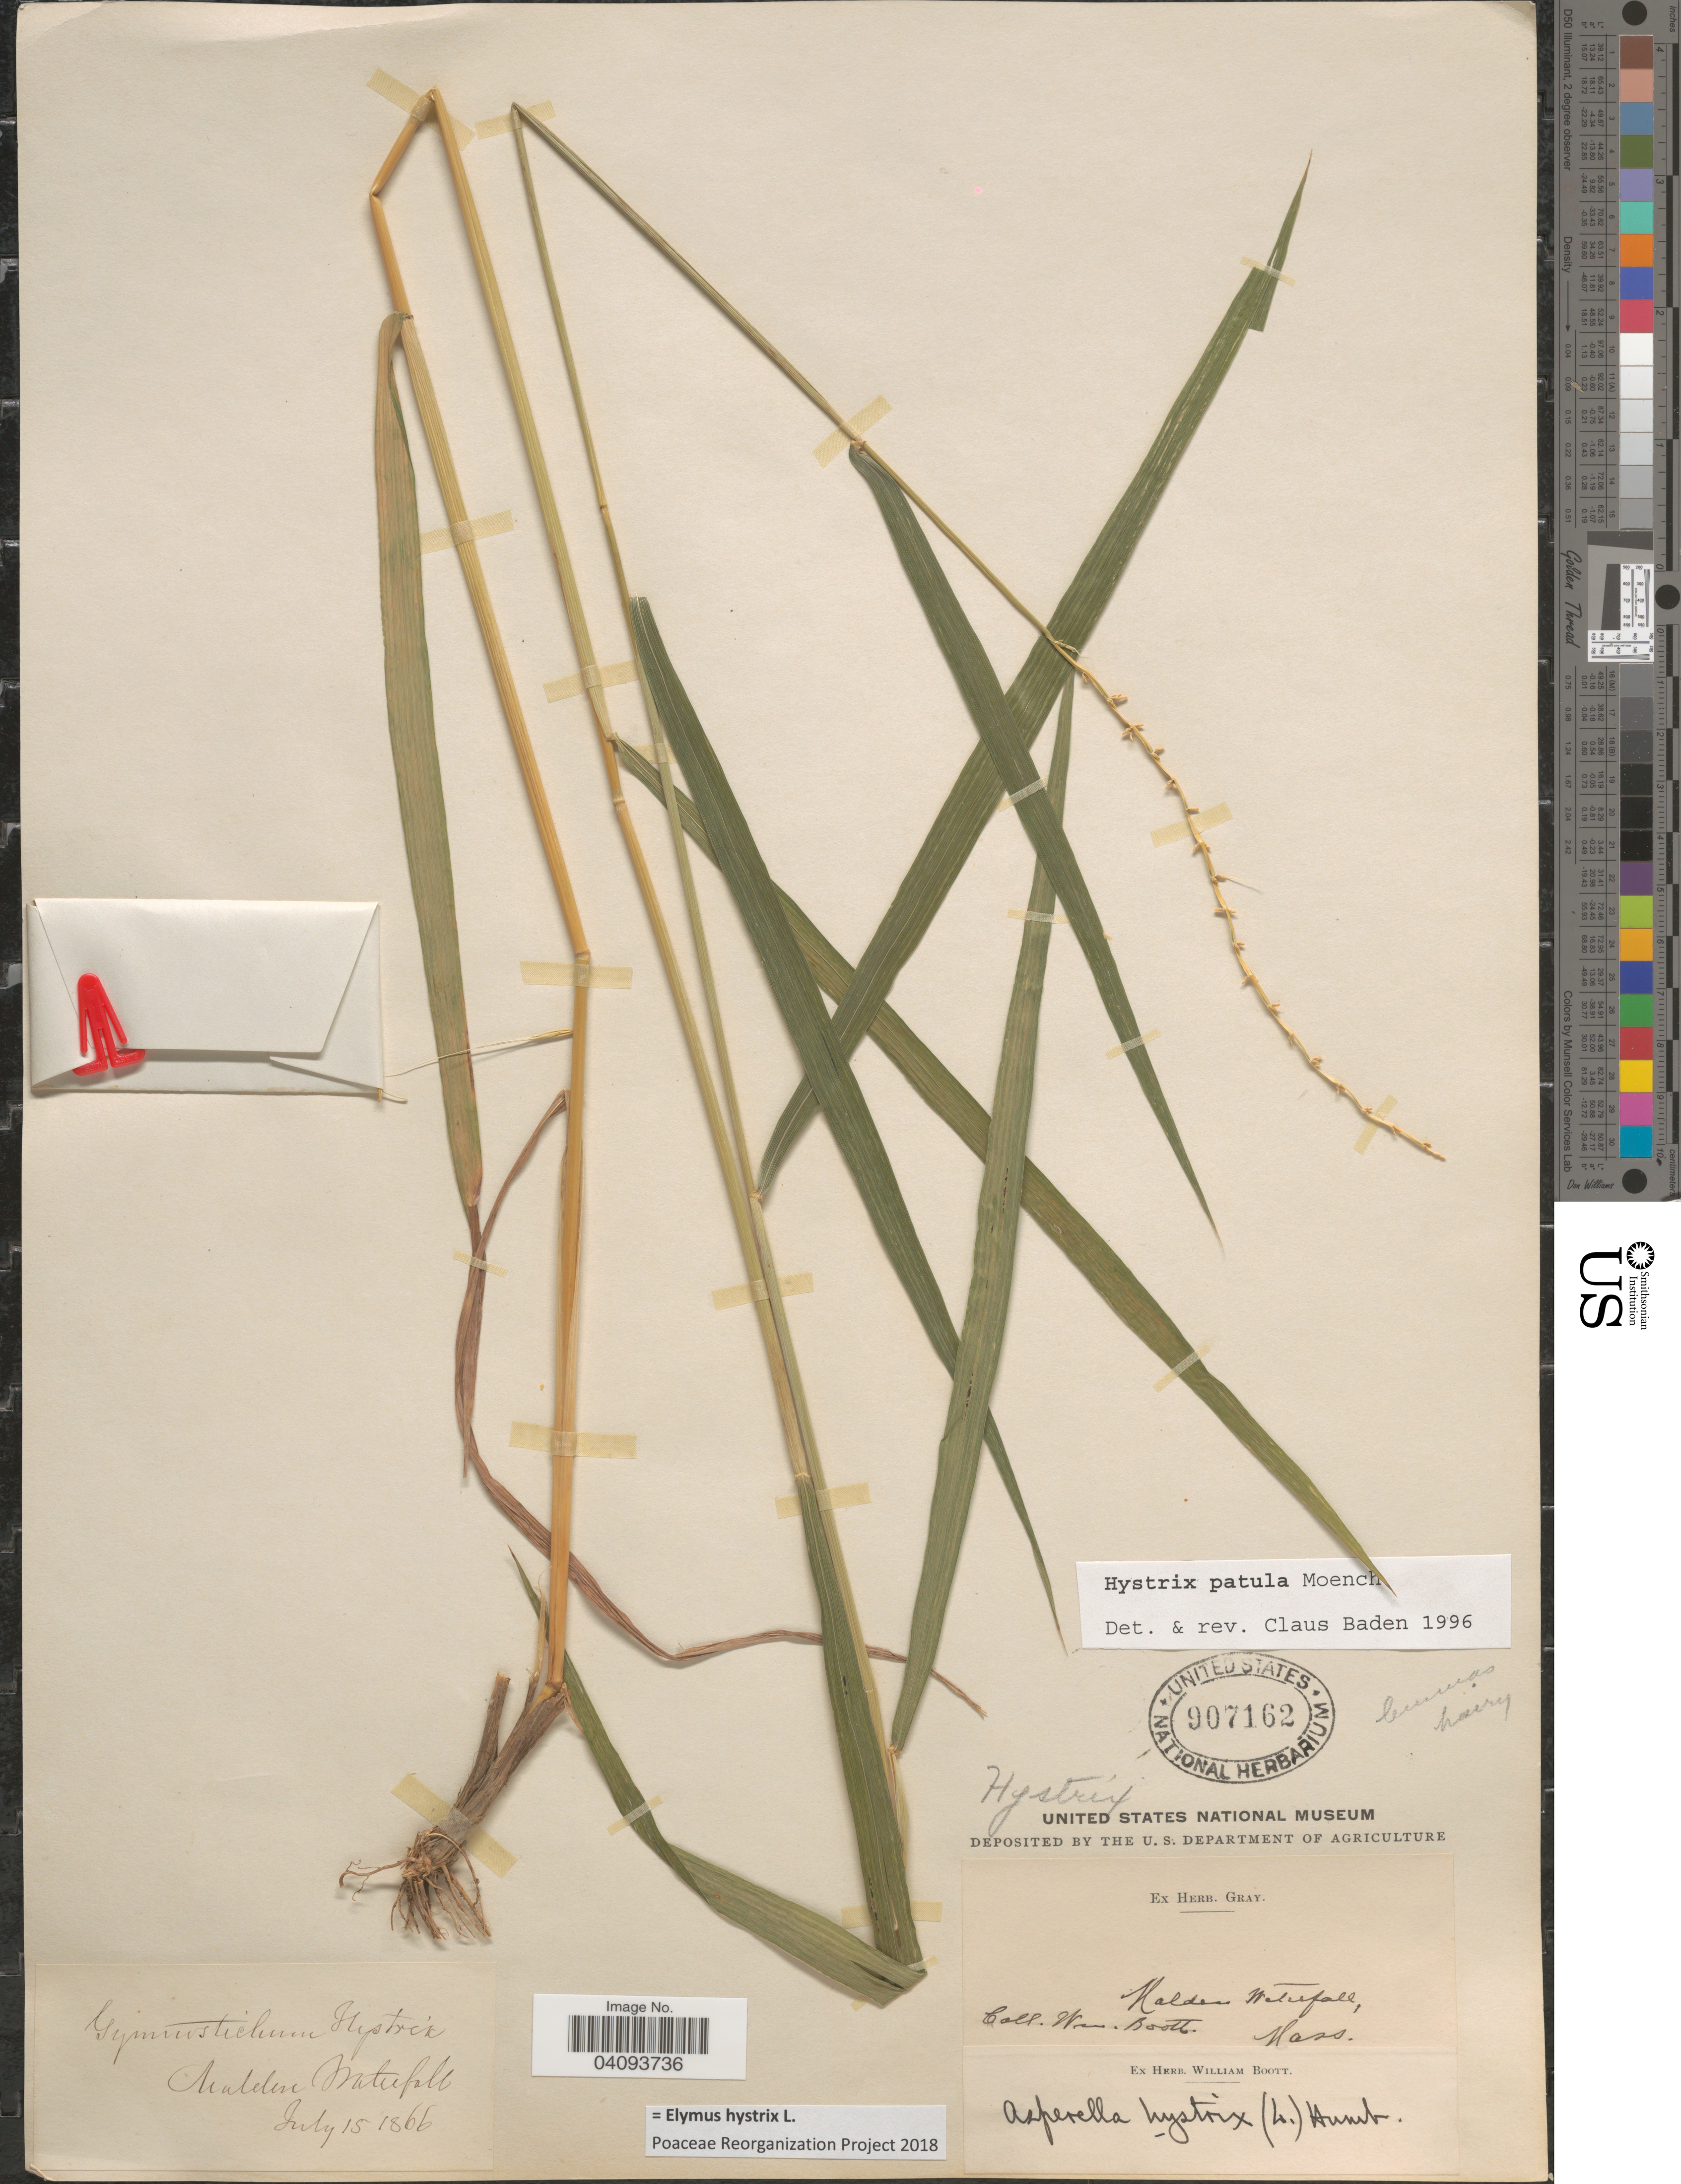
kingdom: Plantae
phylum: Tracheophyta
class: Liliopsida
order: Poales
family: Poaceae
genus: Elymus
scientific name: Elymus hystrix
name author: L.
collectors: W. Booth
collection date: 1866-07-15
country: United States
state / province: Massachusetts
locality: Malden Waterfall.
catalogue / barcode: US 907162